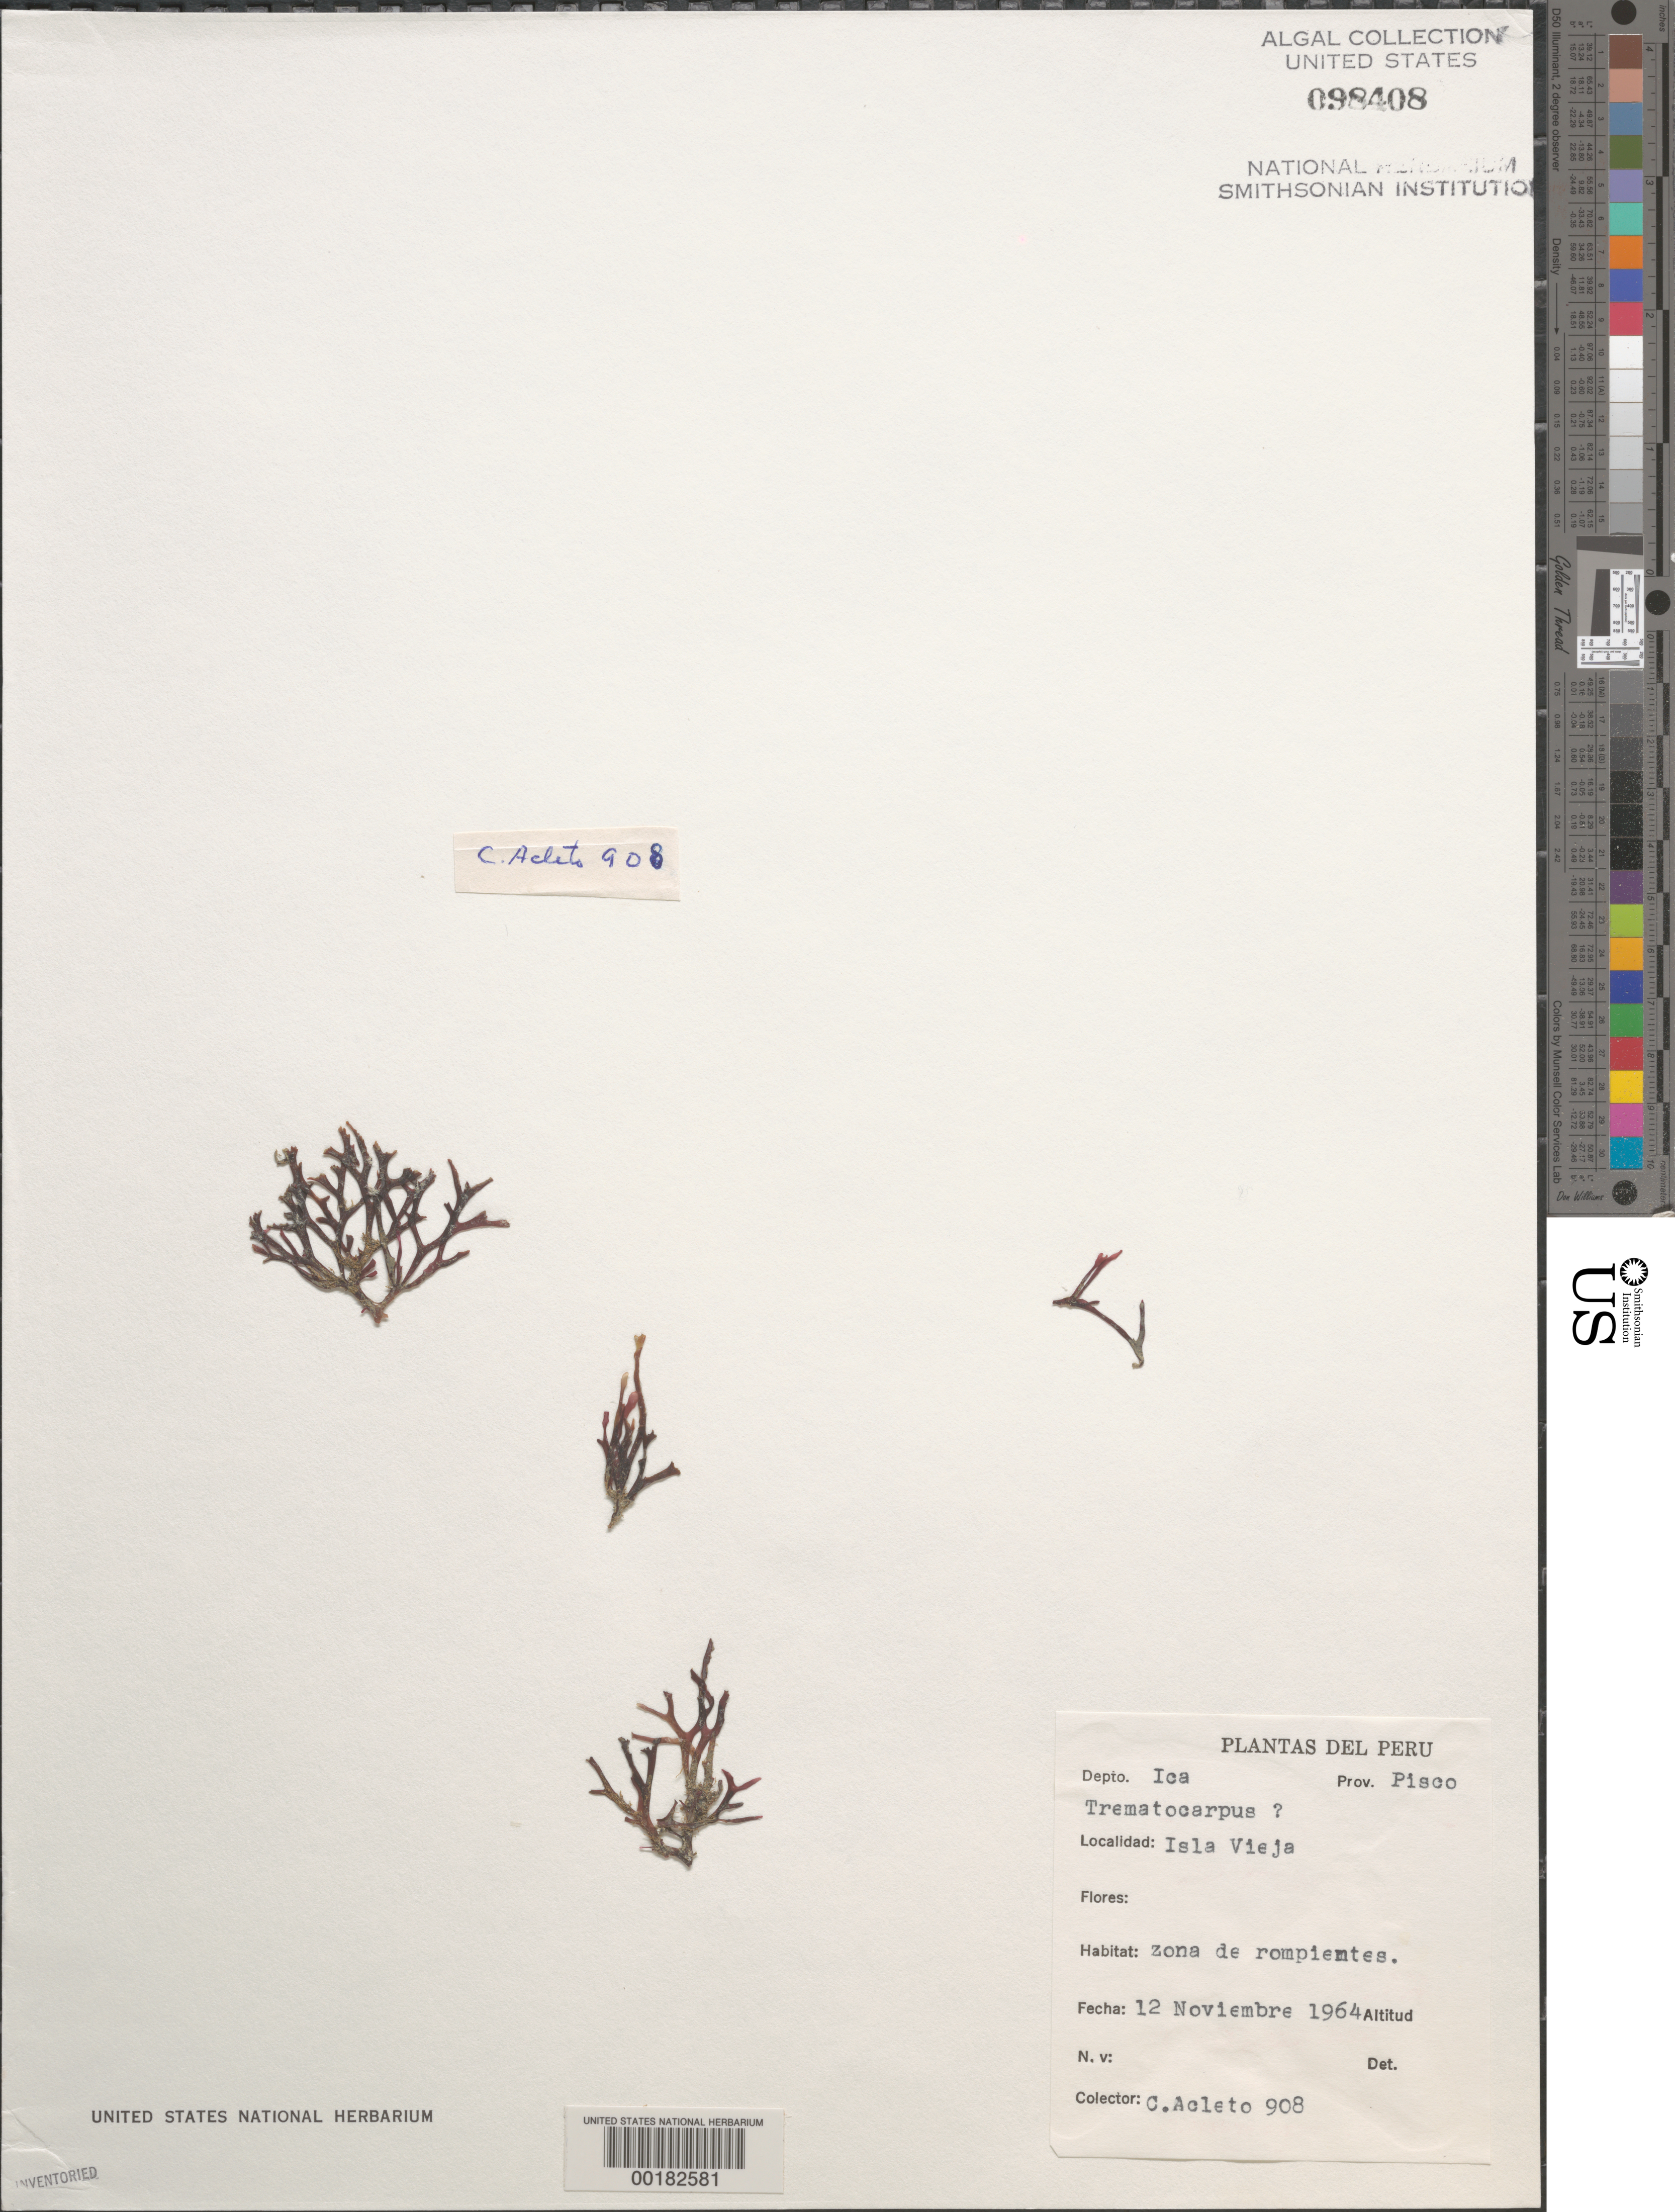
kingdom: Plantae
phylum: Rhodophyta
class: Florideophyceae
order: Gigartinales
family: Sarcodiaceae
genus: Trematocarpus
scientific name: Trematocarpus sp.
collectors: C. Acleto O.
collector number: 908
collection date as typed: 12 Nov 1964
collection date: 1964-11-12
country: Peru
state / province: Ica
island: Isla Independencia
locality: Isla Vieja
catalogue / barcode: US 98408